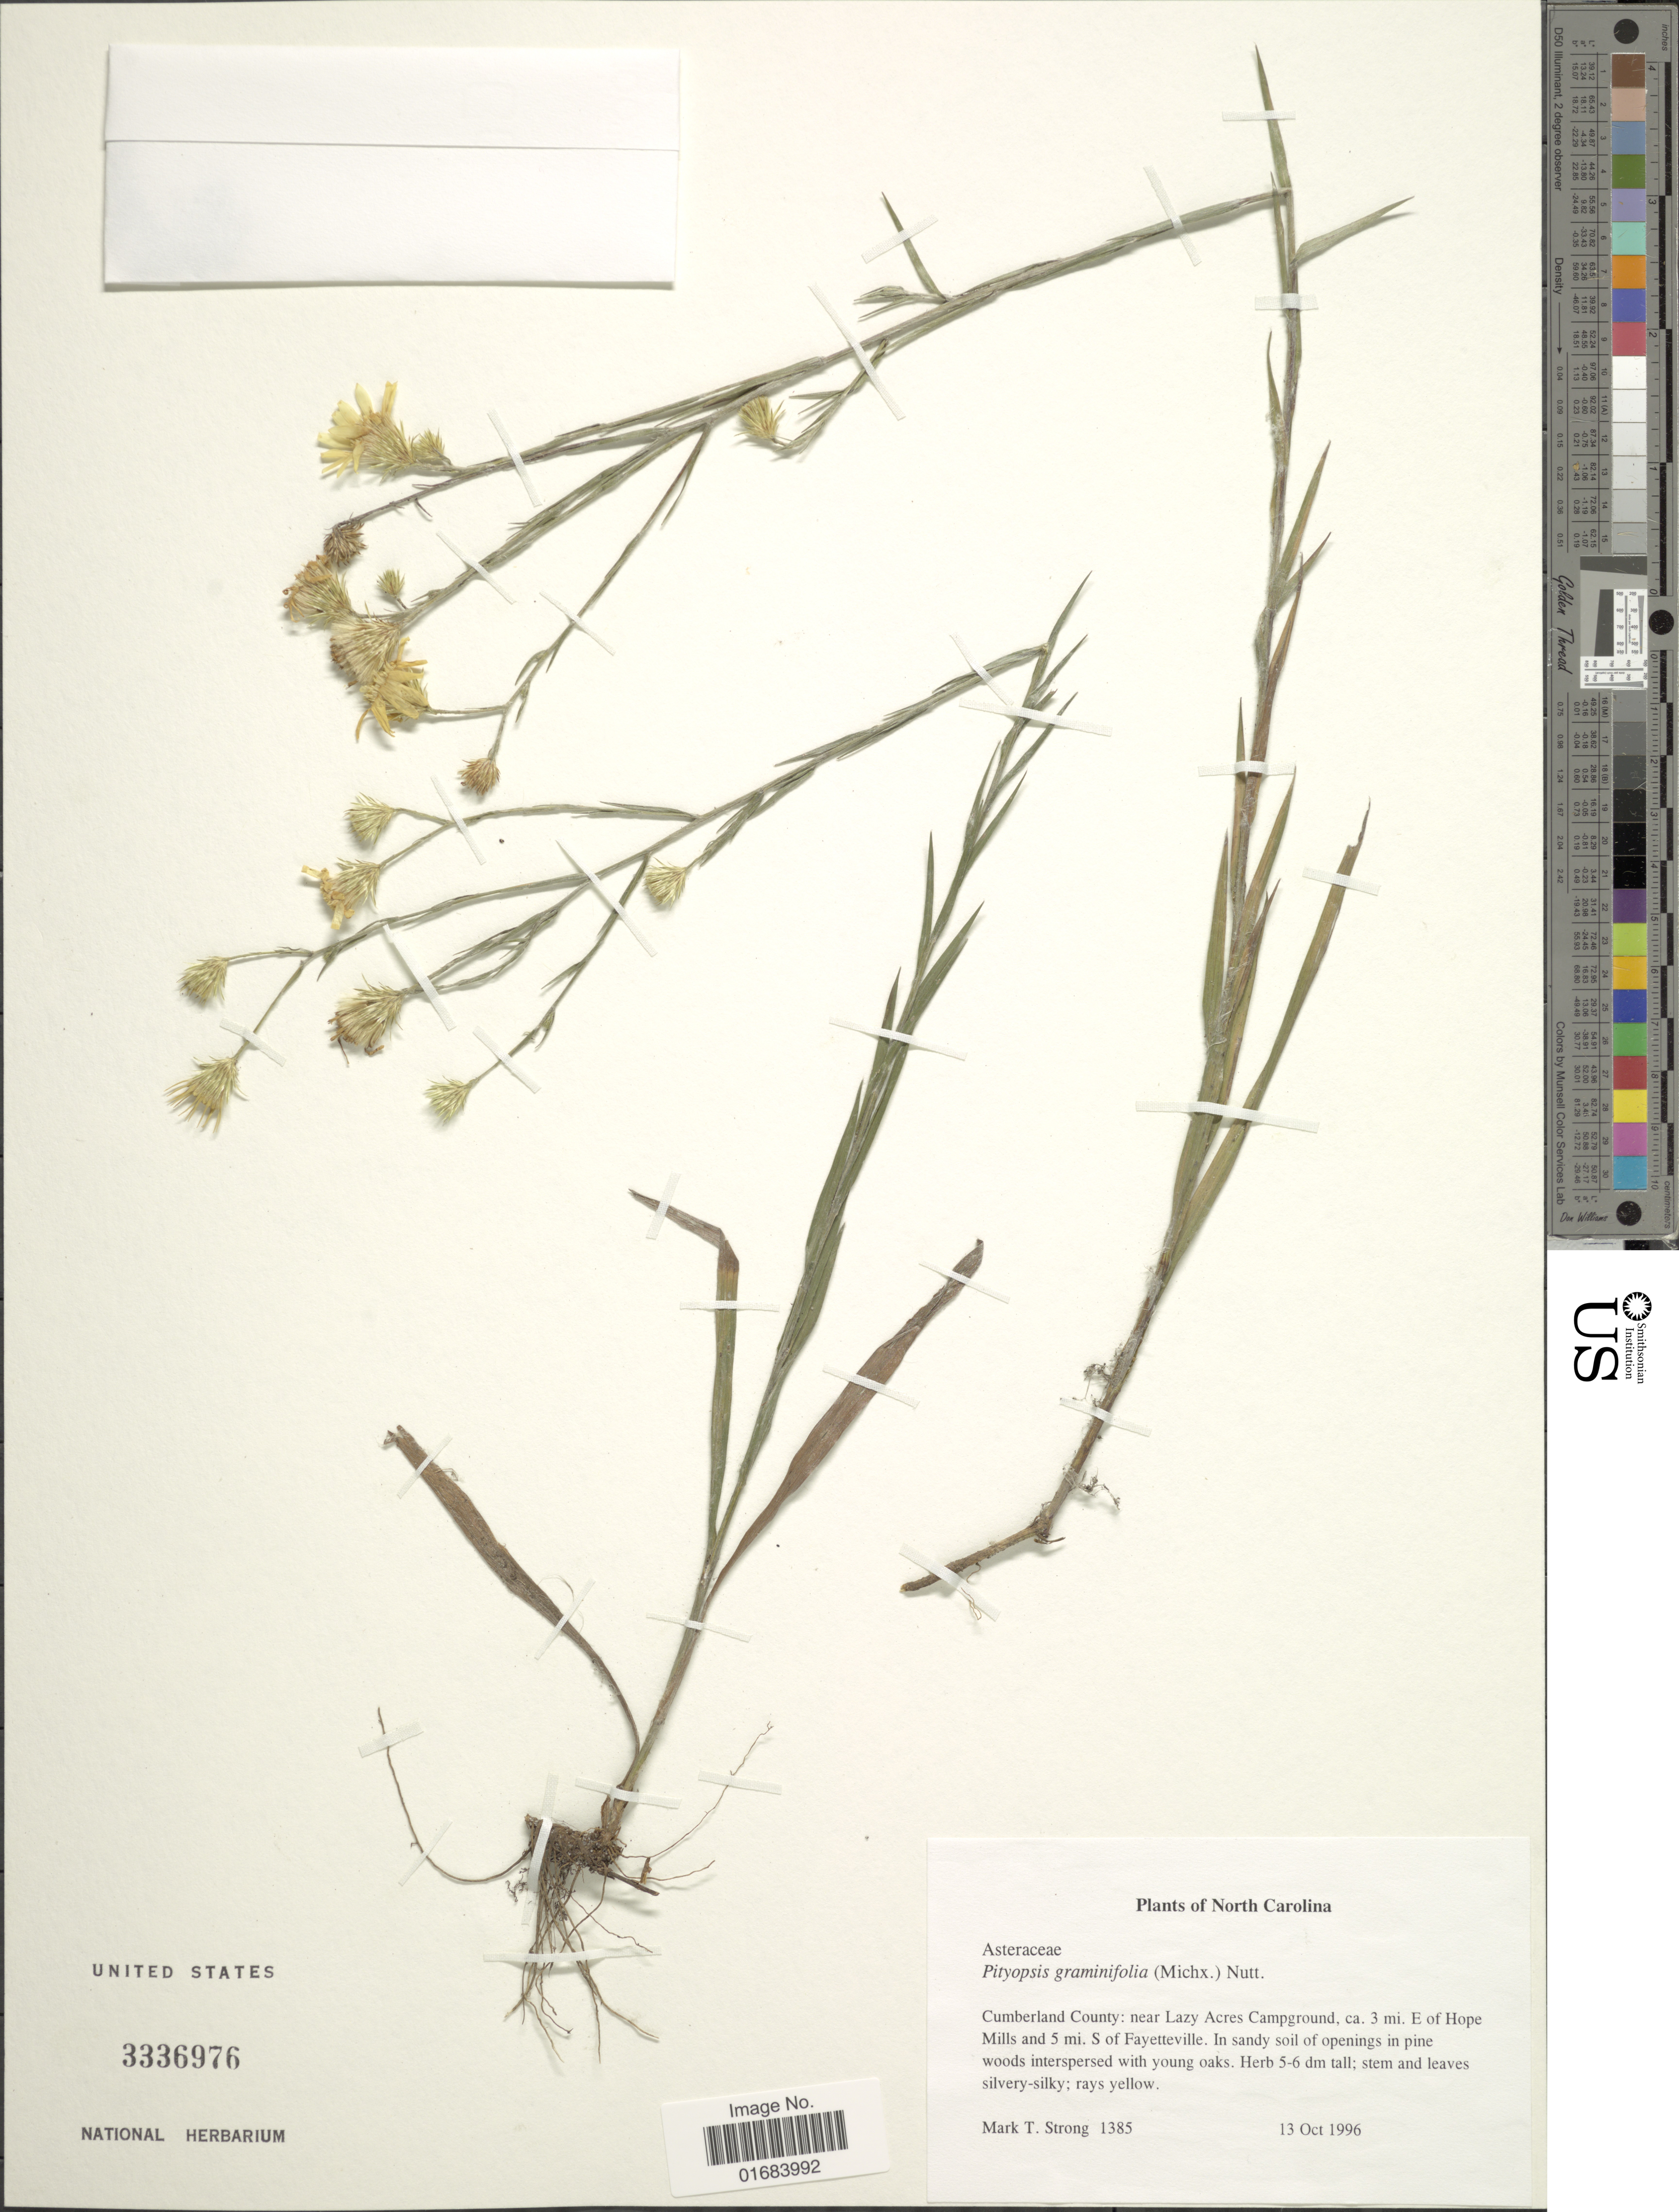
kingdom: Plantae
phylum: Tracheophyta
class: Magnoliopsida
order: Asterales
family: Asteraceae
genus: Pityopsis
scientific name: Pityopsis graminifolia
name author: (Michx.) Nutt.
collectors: M. T. Strong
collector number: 1385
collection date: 1996-10-13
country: United States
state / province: North Carolina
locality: Cumberland County: near Lazy Acres Campground, ca. 3 mi. E of Hope Mills and 5 mi. S of Fayetteville.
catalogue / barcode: US 3336976